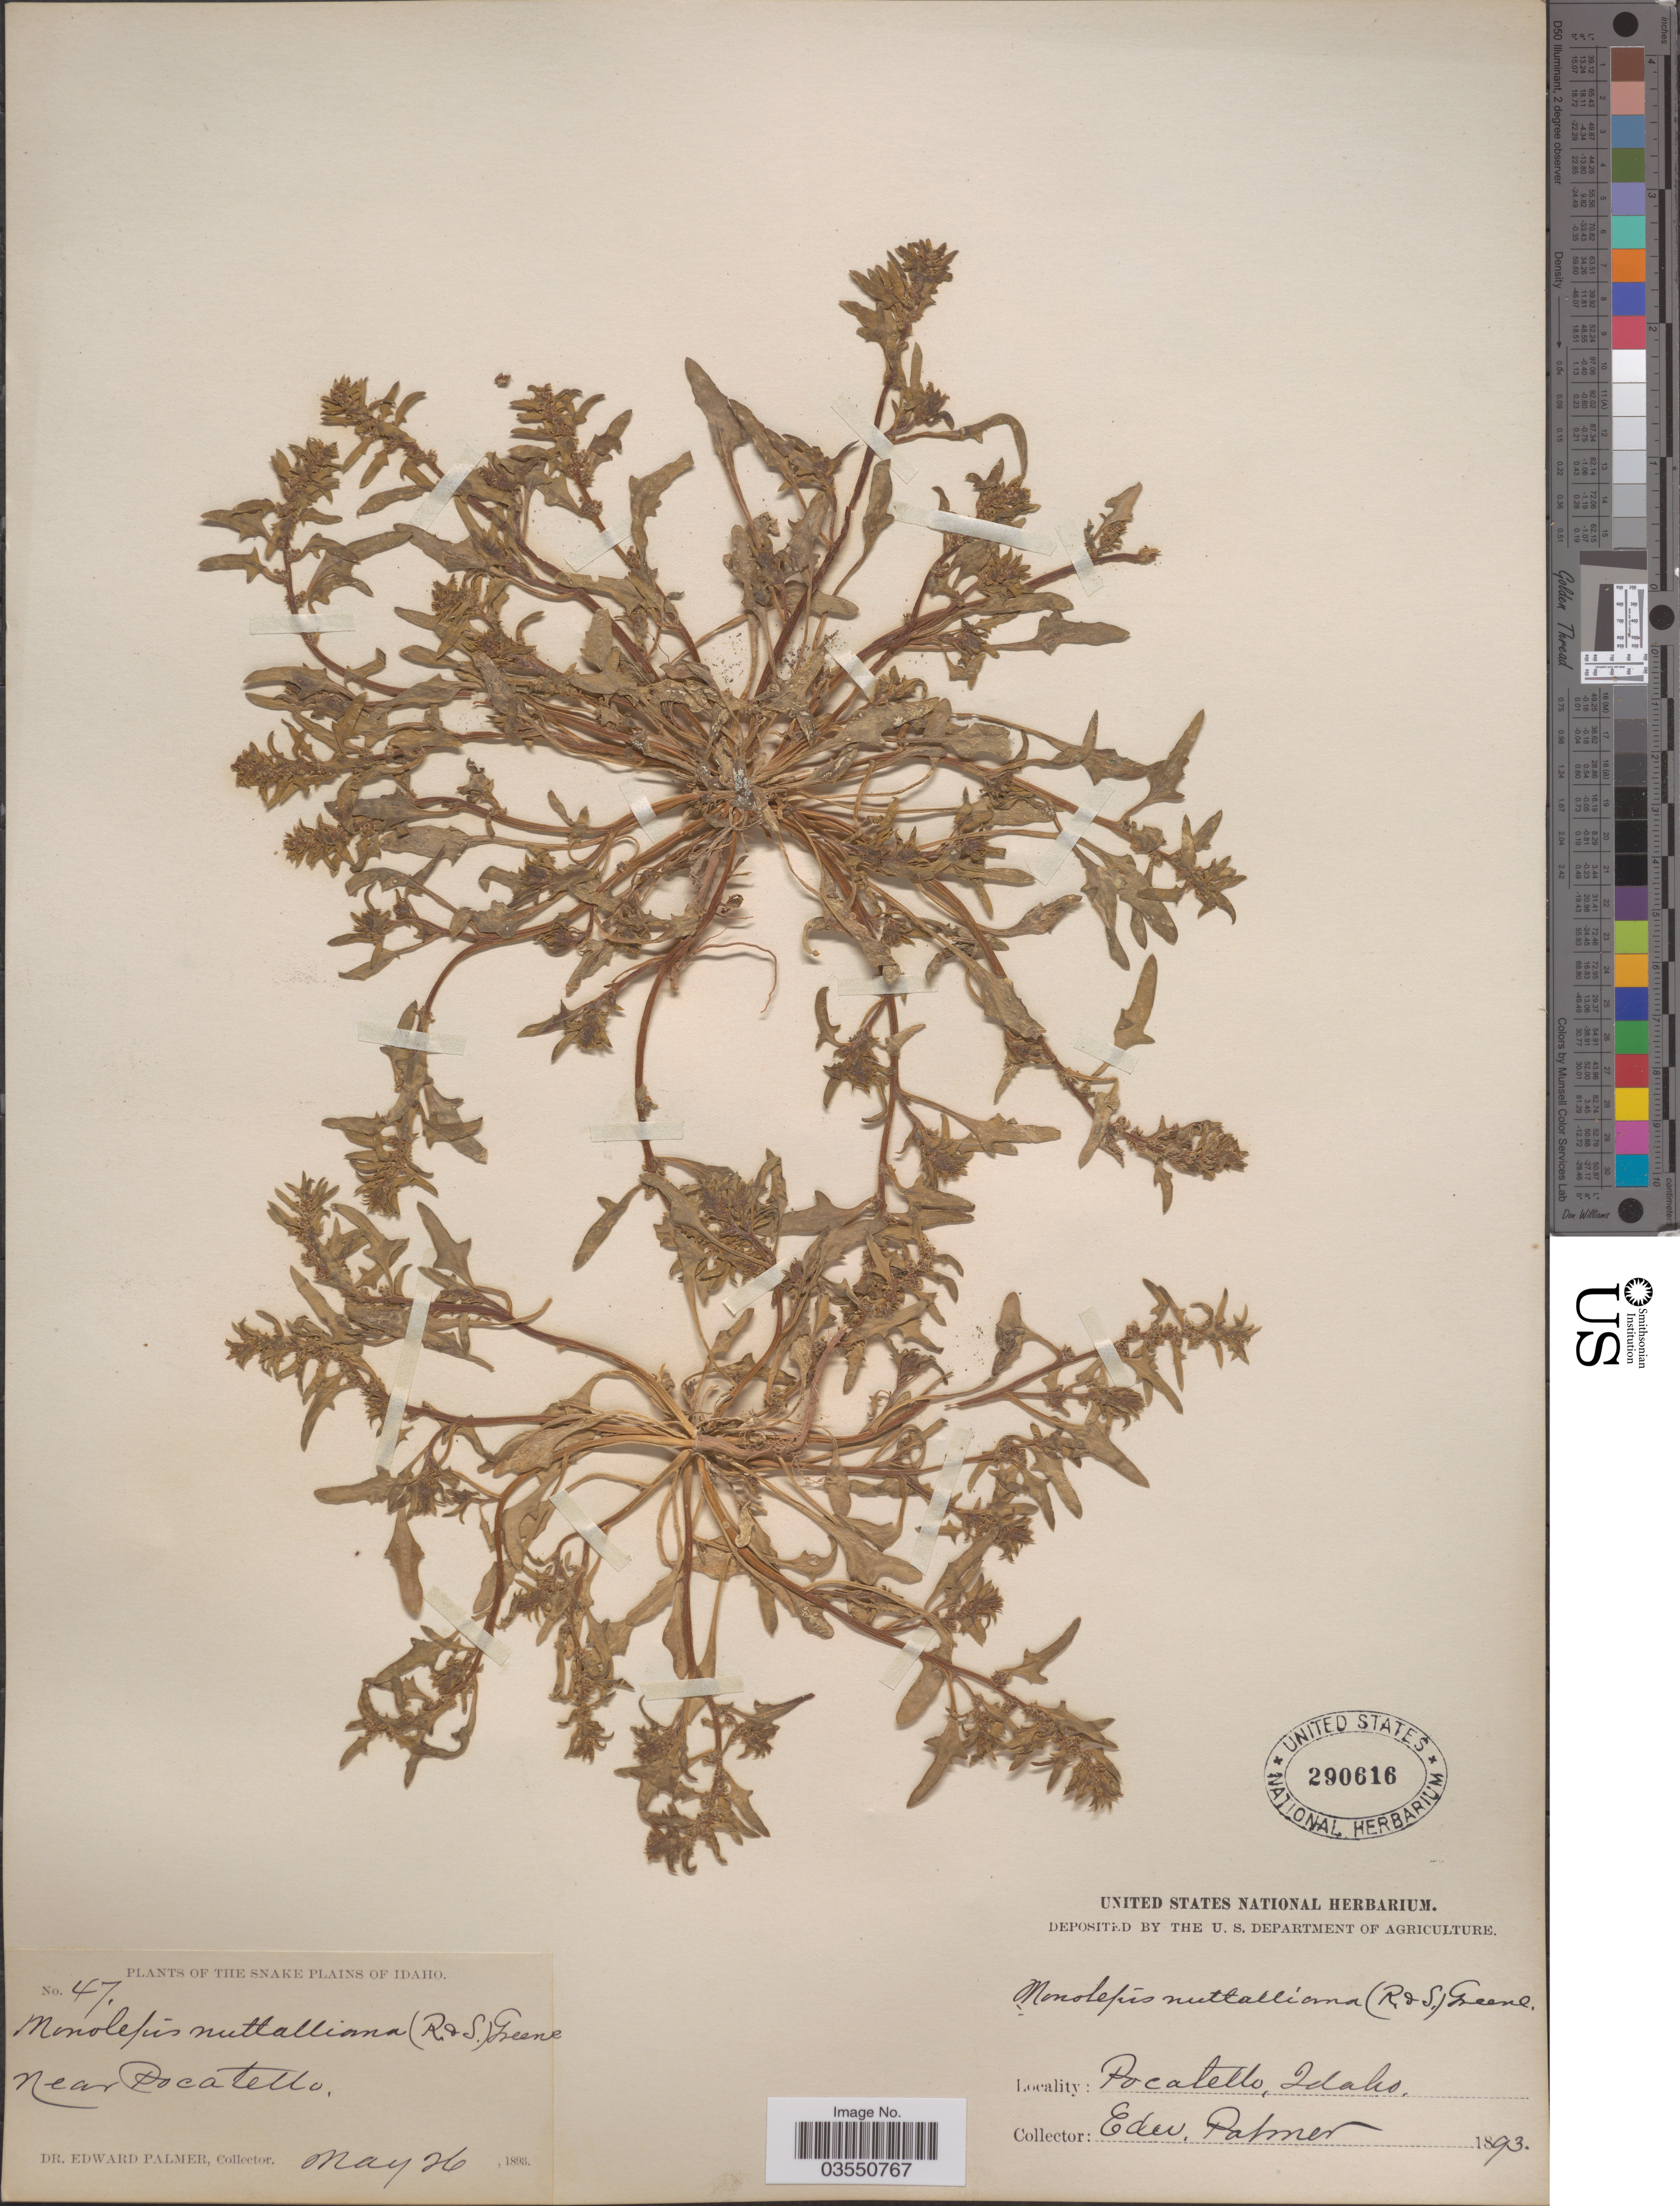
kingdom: Plantae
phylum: Tracheophyta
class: Magnoliopsida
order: Caryophyllales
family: Amaranthaceae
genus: Blitum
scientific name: Blitum nuttallianum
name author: Schult.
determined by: U.S. National Herbarium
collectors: E. Palmer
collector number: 47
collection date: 1893-05-26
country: United States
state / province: Idaho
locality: The Snake Plains of Idaho. Near Pocatello.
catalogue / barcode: US 290616